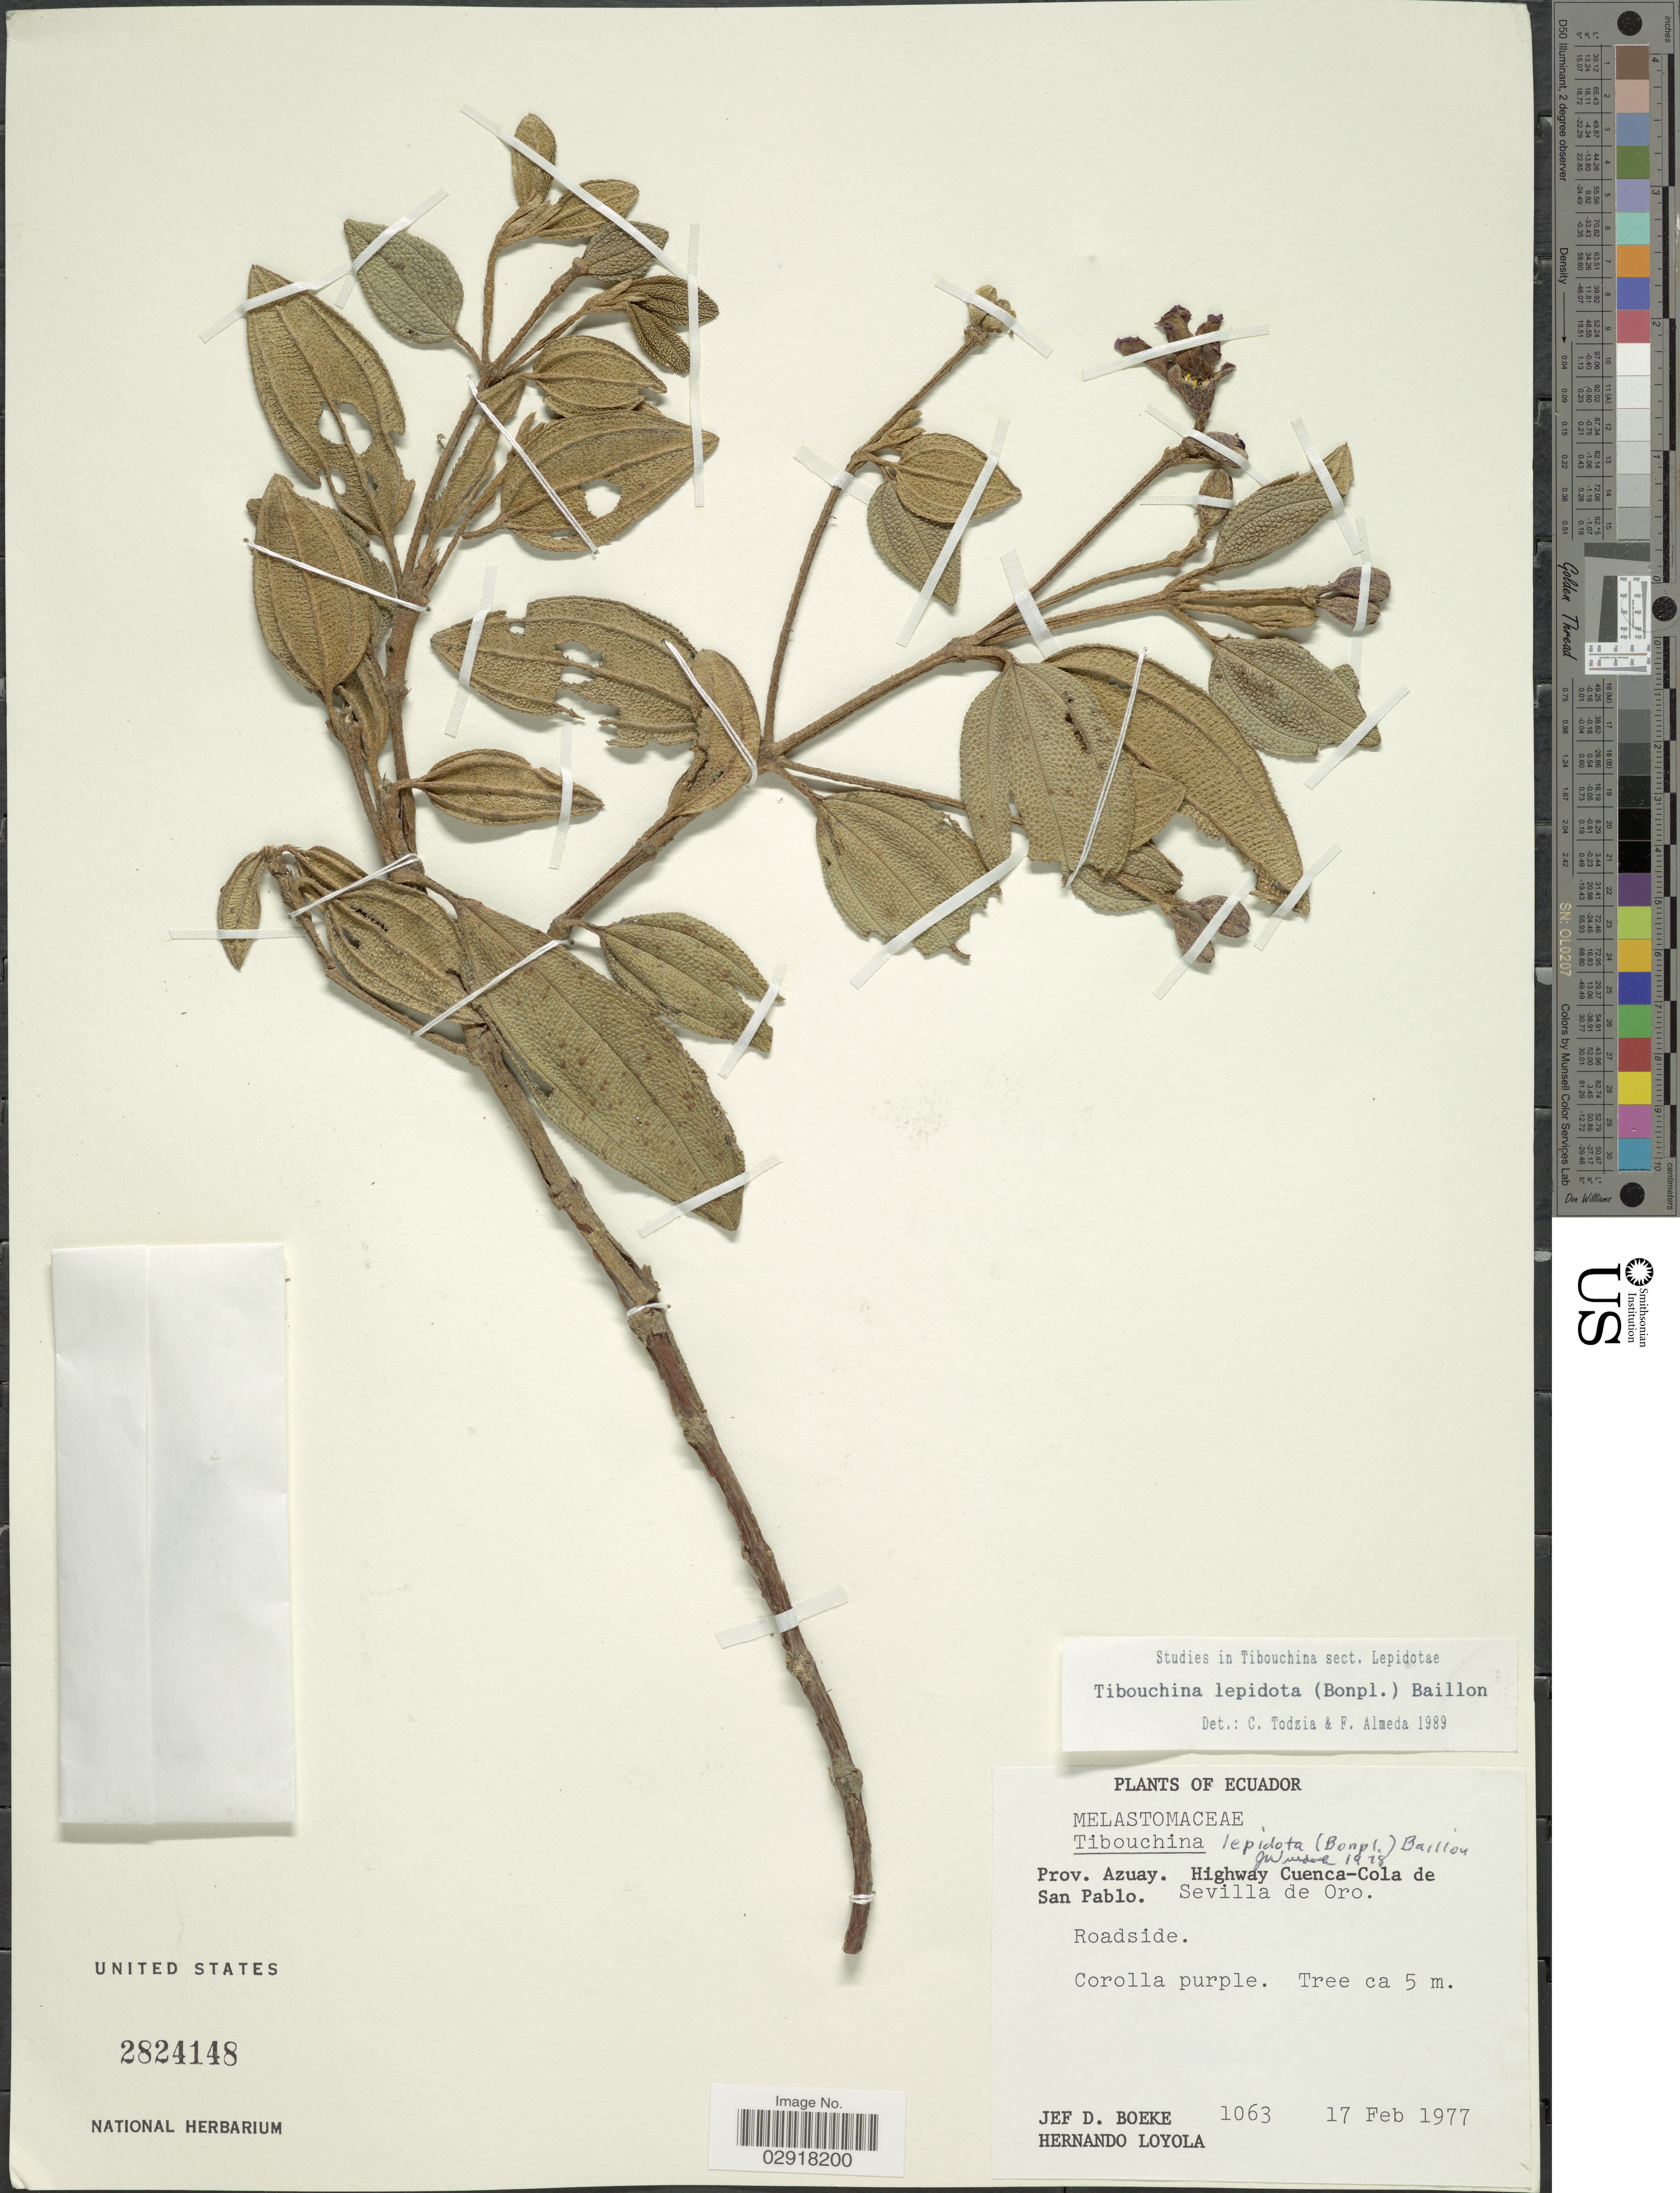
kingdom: Plantae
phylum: Tracheophyta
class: Magnoliopsida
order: Myrtales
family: Melastomataceae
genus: Andesanthus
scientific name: Andesanthus lepidotus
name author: (Humb. & Bonpl.) P.J.F. Guim. & Michelang.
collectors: J. Boeke & H. Loyola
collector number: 1063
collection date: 1977-02-17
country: Ecuador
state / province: Azuay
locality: Highway Cuenca-Cola de San Pablo. Sevilla de Oro.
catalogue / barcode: US 2824148